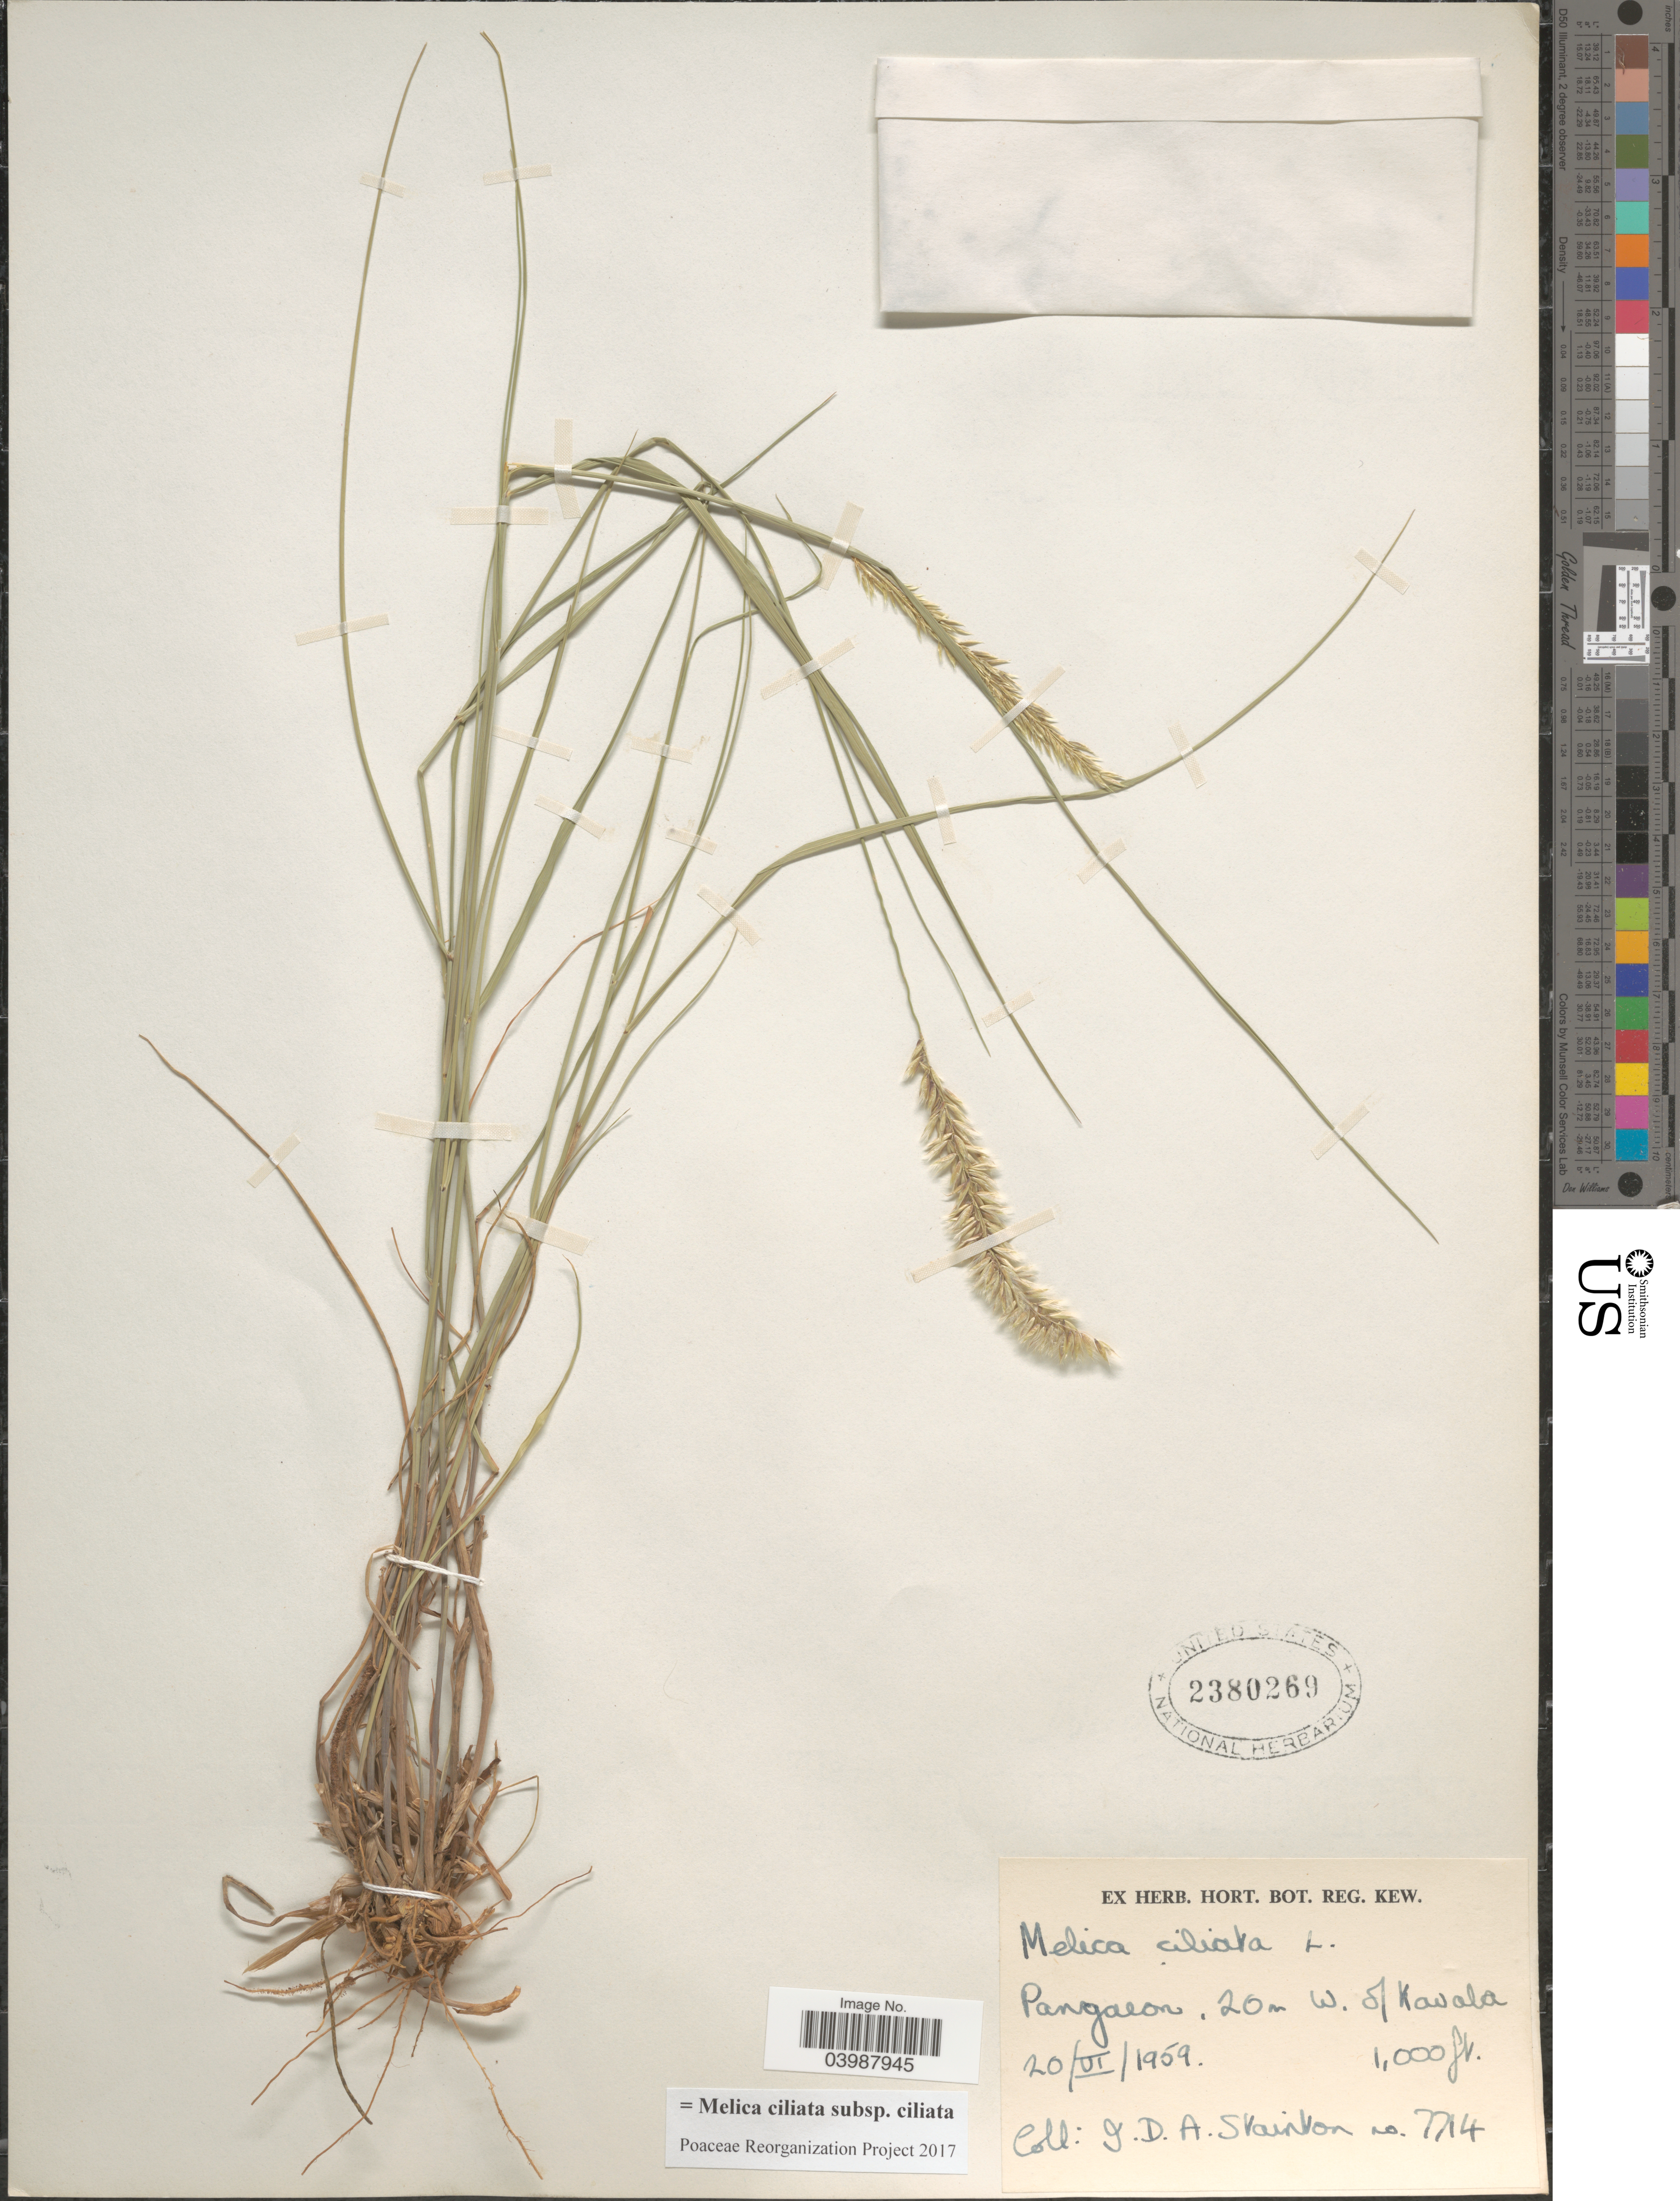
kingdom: Plantae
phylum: Tracheophyta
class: Liliopsida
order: Poales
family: Poaceae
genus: Melica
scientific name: Melica ciliata subsp. ciliata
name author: L.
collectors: J. Stainton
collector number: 7714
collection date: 1959-06-20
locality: Pangaion, 20m W. of Kavala.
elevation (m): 305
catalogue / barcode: US 2380269